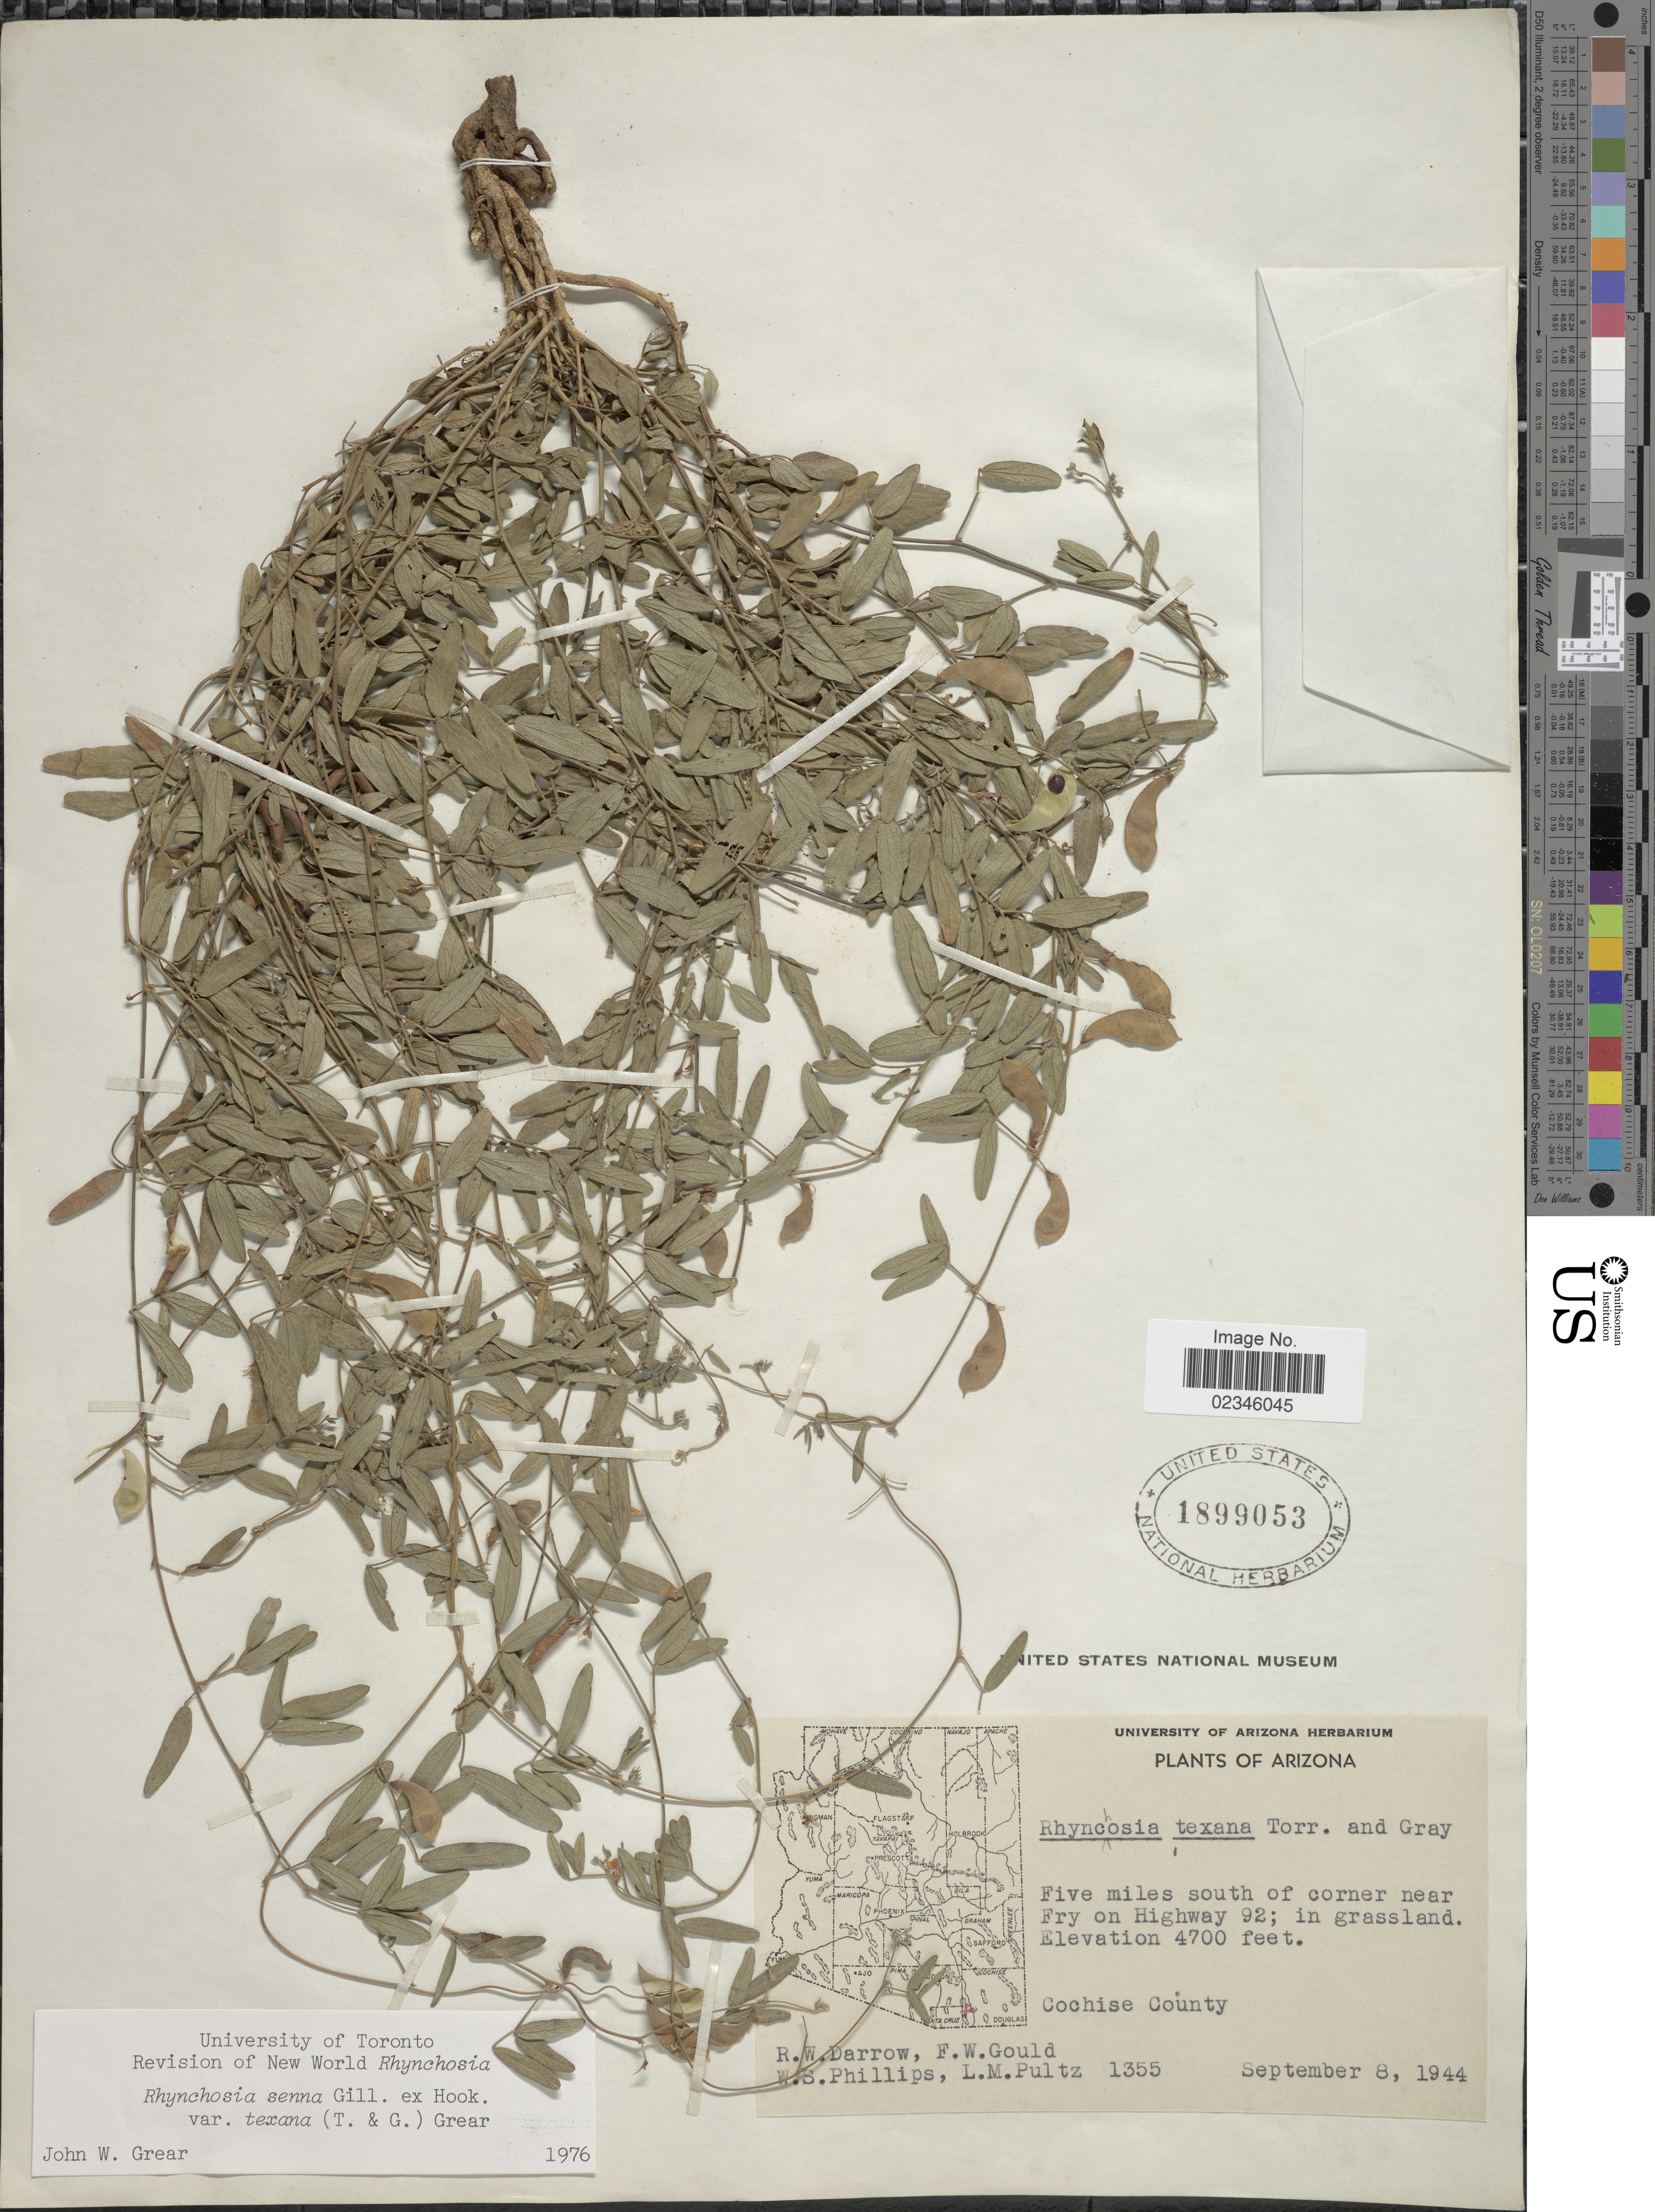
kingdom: Plantae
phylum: Tracheophyta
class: Magnoliopsida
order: Fabales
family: Fabaceae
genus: Rhynchosia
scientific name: Rhynchosia senna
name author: Gillies ex Hook.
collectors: R. Darrow, F. W. Gould, W. S. Phillips & L. Pultz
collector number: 1355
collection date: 1944-09-08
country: United States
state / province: Arizona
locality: Five miles south of corner near Fry on Highway 92; in grassland, Cochise County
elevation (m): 1433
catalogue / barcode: US 1899053